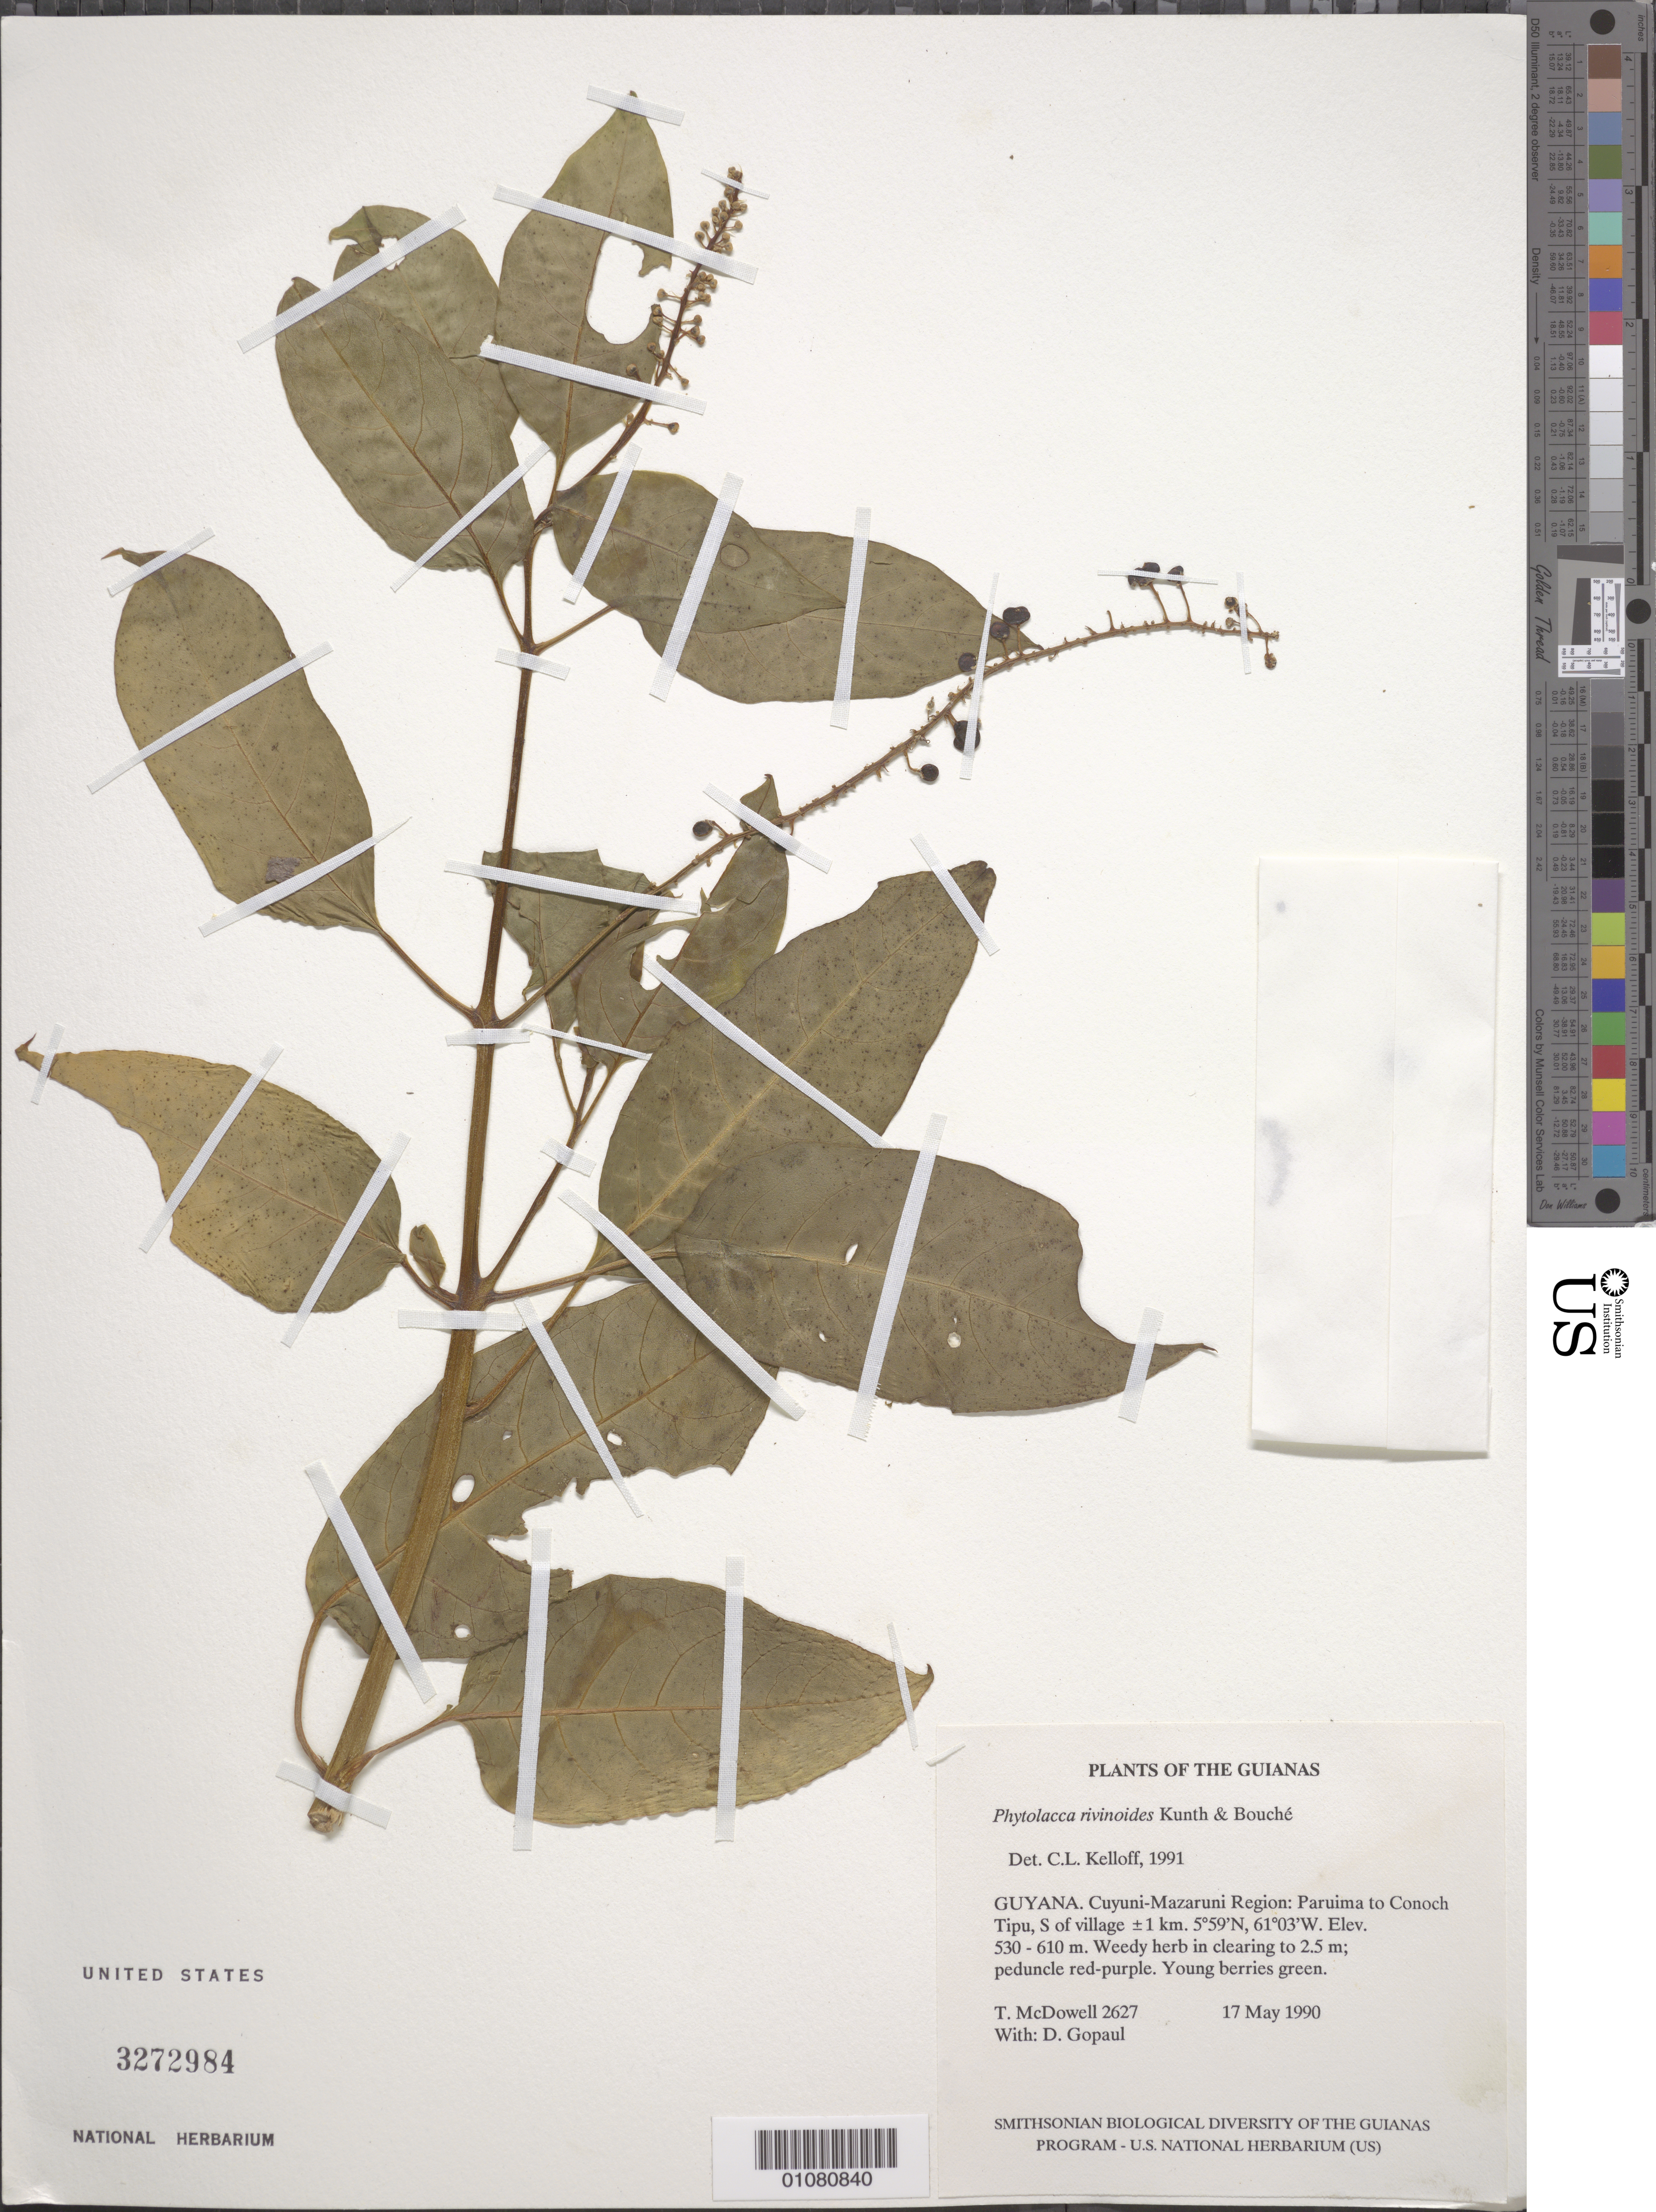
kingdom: Plantae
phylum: Tracheophyta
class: Magnoliopsida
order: Caryophyllales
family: Phytolaccaceae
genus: Phytolacca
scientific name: Phytolacca rivinoides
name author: Kunth & C.D. Bouché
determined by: DeFilipps, R. A.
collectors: T. McDowell & D. Gopaul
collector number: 2627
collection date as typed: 17 May 1990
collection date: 1990-05-17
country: Guyana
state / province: Cuyuni-Mazaruni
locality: Paruima to Conoch Tipu, S of village ±1 km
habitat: Disturbed farmed hillside with regrowth forest; old forest on hilltop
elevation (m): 530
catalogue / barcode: US 3272984